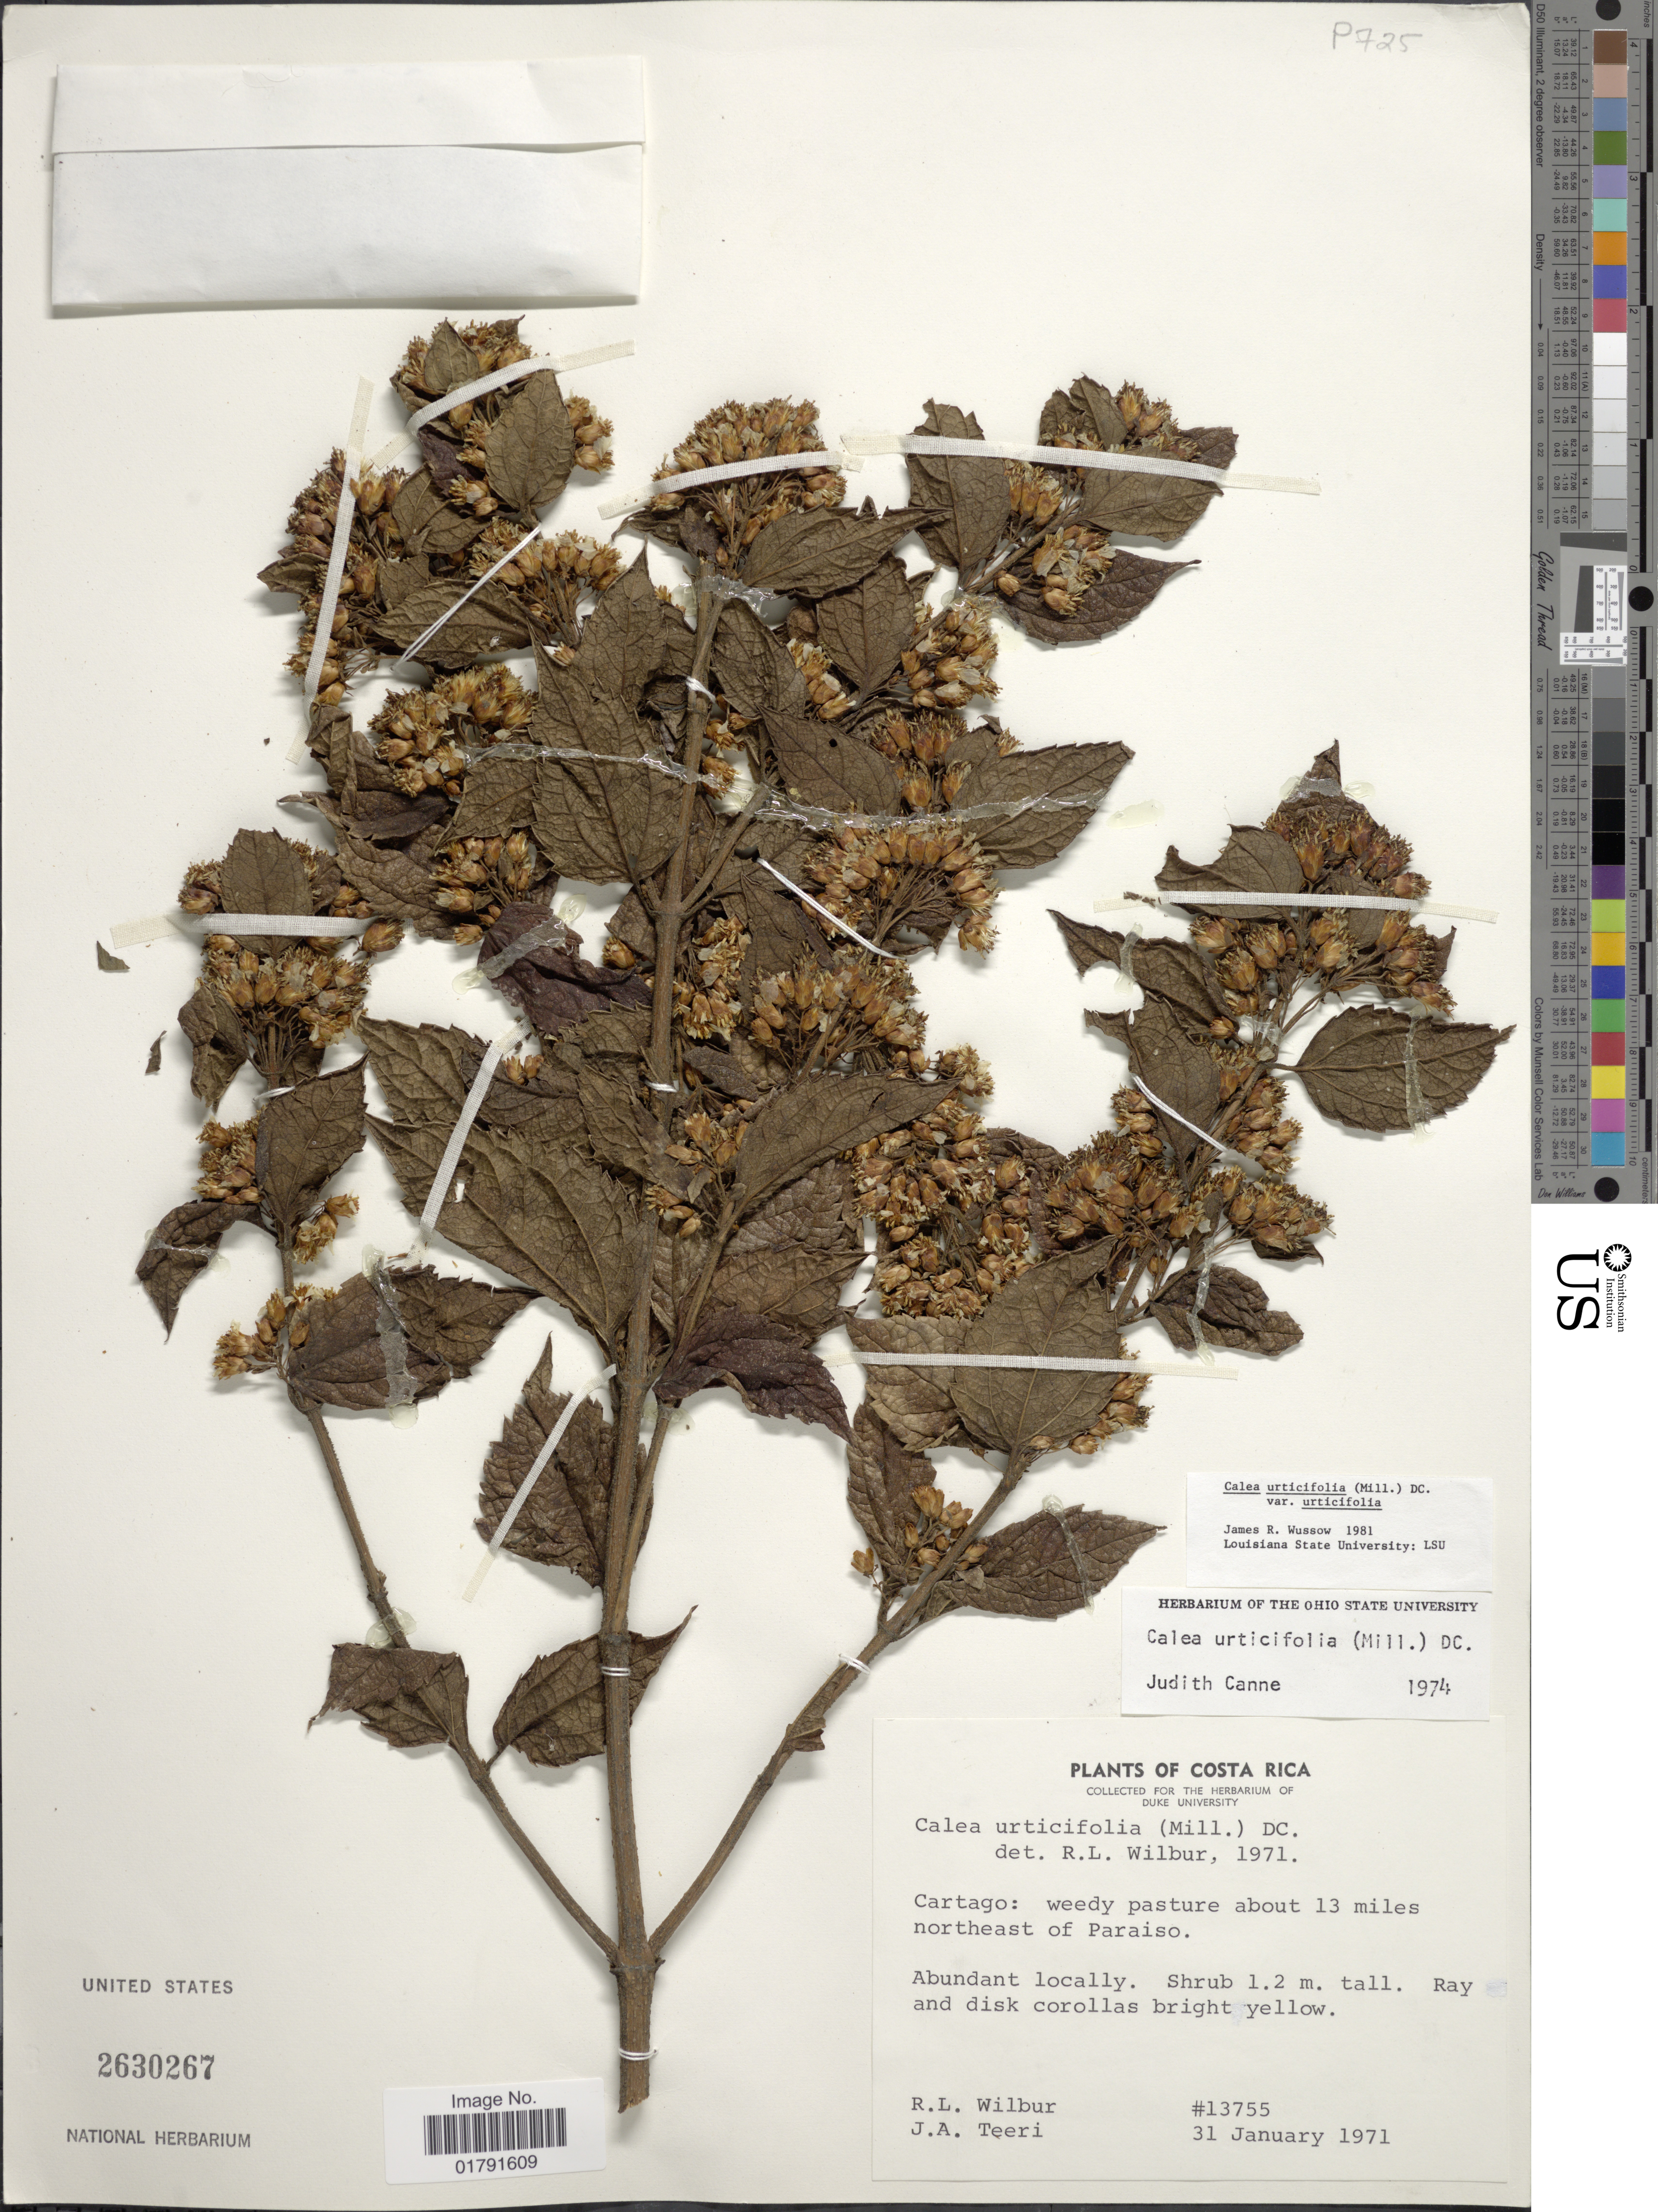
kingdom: Plantae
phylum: Tracheophyta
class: Magnoliopsida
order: Asterales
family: Asteraceae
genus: Calea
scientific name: Calea urticifolia var. urticifolia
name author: (Mill.) DC.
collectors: R. L. Wilbur & J. Teeri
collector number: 13755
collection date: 1971-01-31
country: Costa Rica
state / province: Cartago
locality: Weedy pasture about 13 miles northeast of Paraiso.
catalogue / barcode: US 2630267